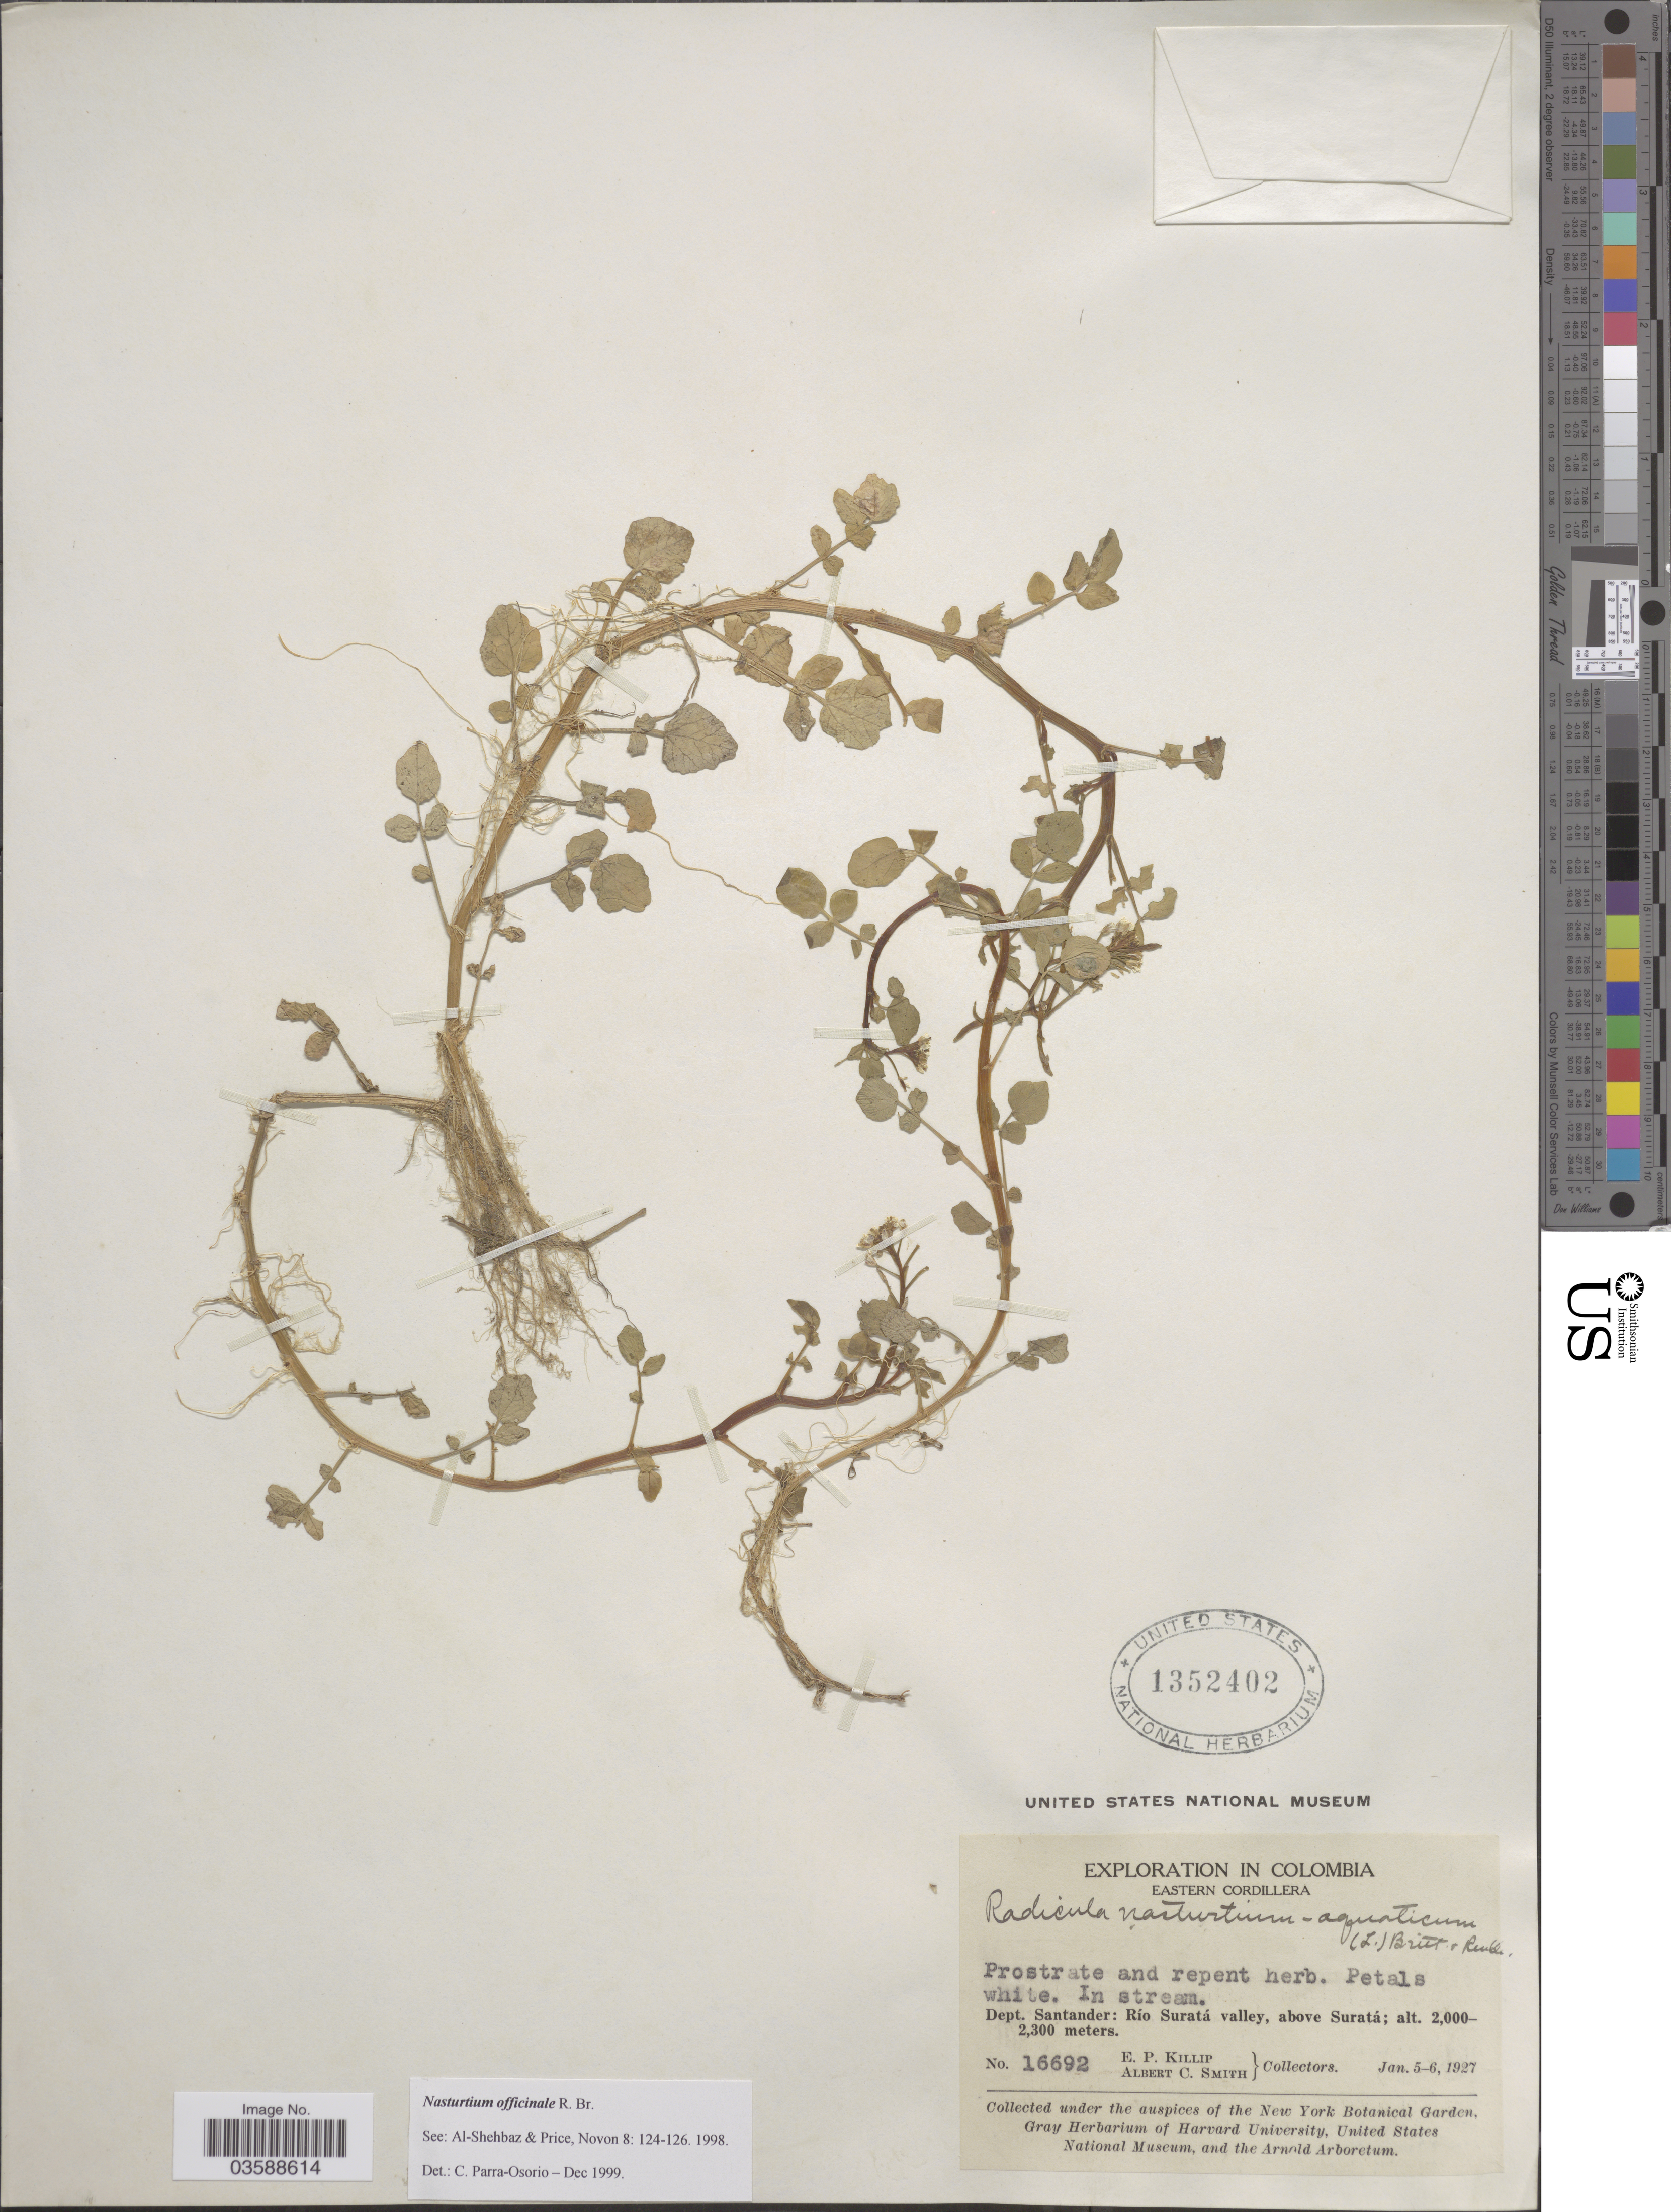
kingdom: Plantae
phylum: Tracheophyta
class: Magnoliopsida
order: Brassicales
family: Brassicaceae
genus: Nasturtium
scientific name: Nasturtium officinale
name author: R. Br.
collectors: E. P. Killip & A. C. Smith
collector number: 16692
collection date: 1927-01-05/1927-01-06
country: Colombia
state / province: Santander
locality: Eastern Cordillera. Dept. Santander: Río Suratá valley, above Suratá.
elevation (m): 2000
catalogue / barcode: US 1352402